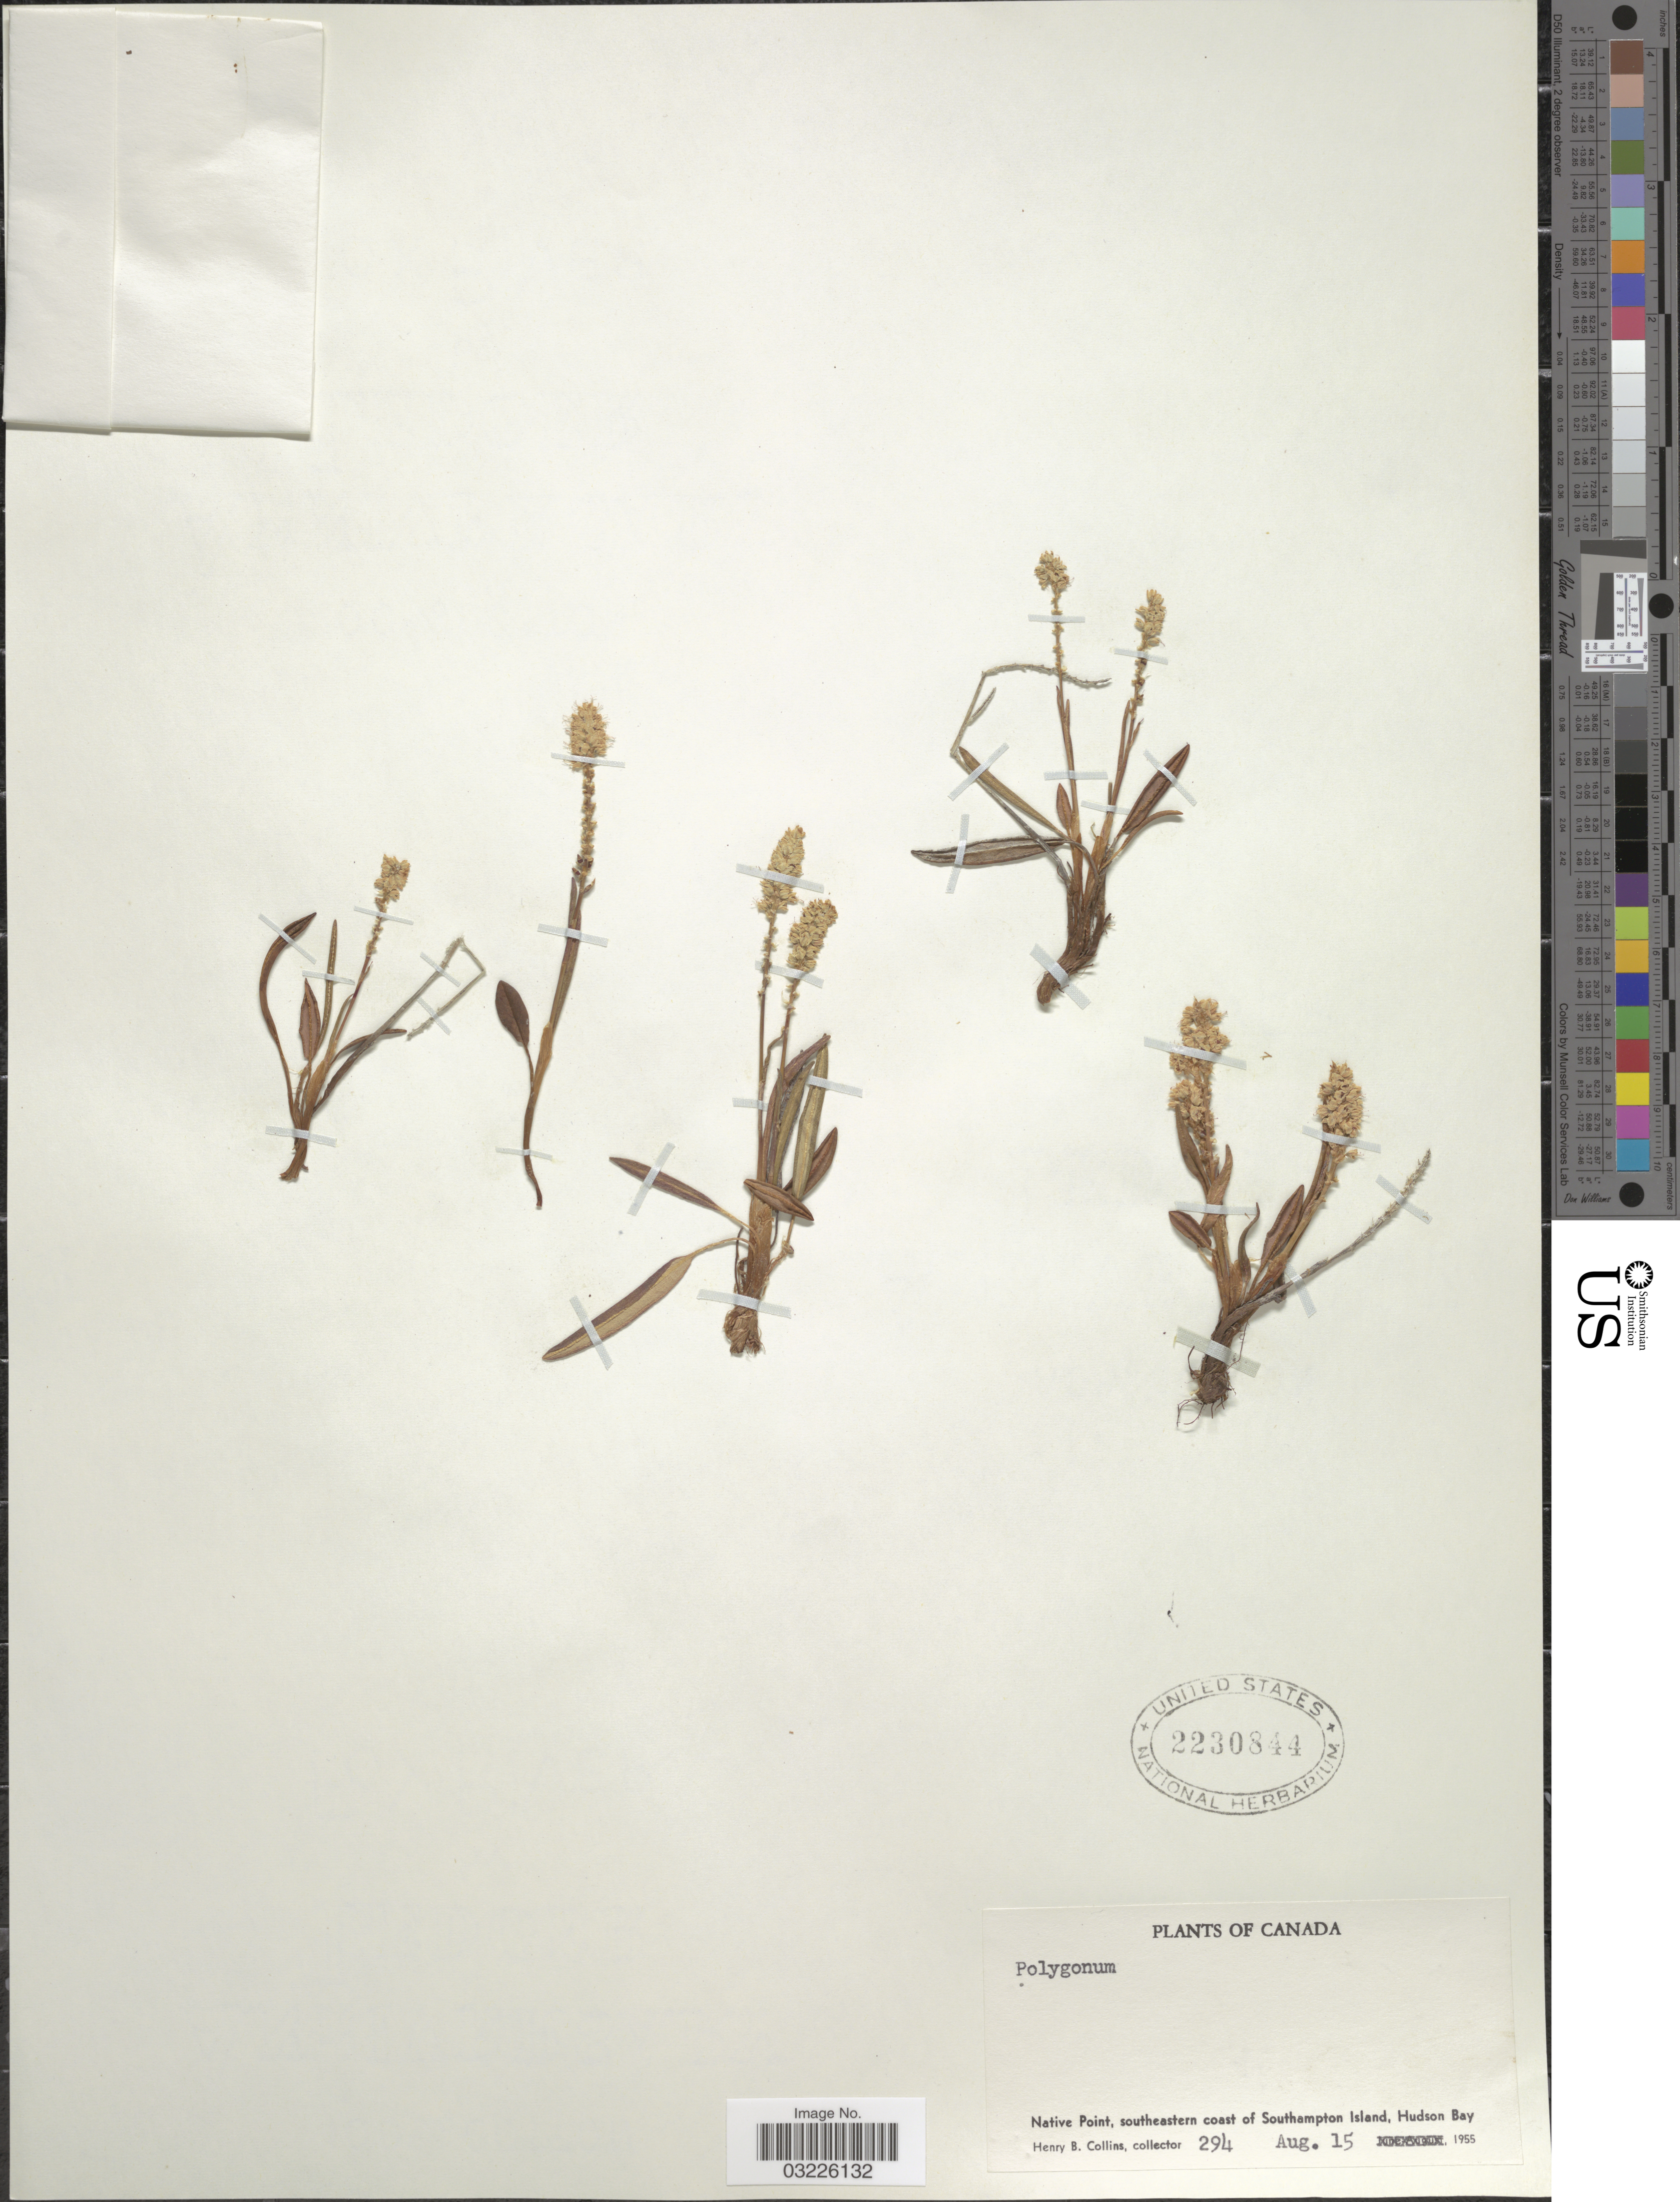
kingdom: Plantae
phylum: Tracheophyta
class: Magnoliopsida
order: Caryophyllales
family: Polygonaceae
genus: Bistorta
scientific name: Bistorta vivipara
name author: (L.) Delarbre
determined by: Strong, Mark T., (BOT), Smithsonian Institution - National Museum of Natural History (UNITED STATES)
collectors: H. Collins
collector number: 294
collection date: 1955-08-15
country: Canada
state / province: Nunavut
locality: Native Point, southeastern coast of Southampton Island, Hudson Bay.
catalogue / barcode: US 2230844